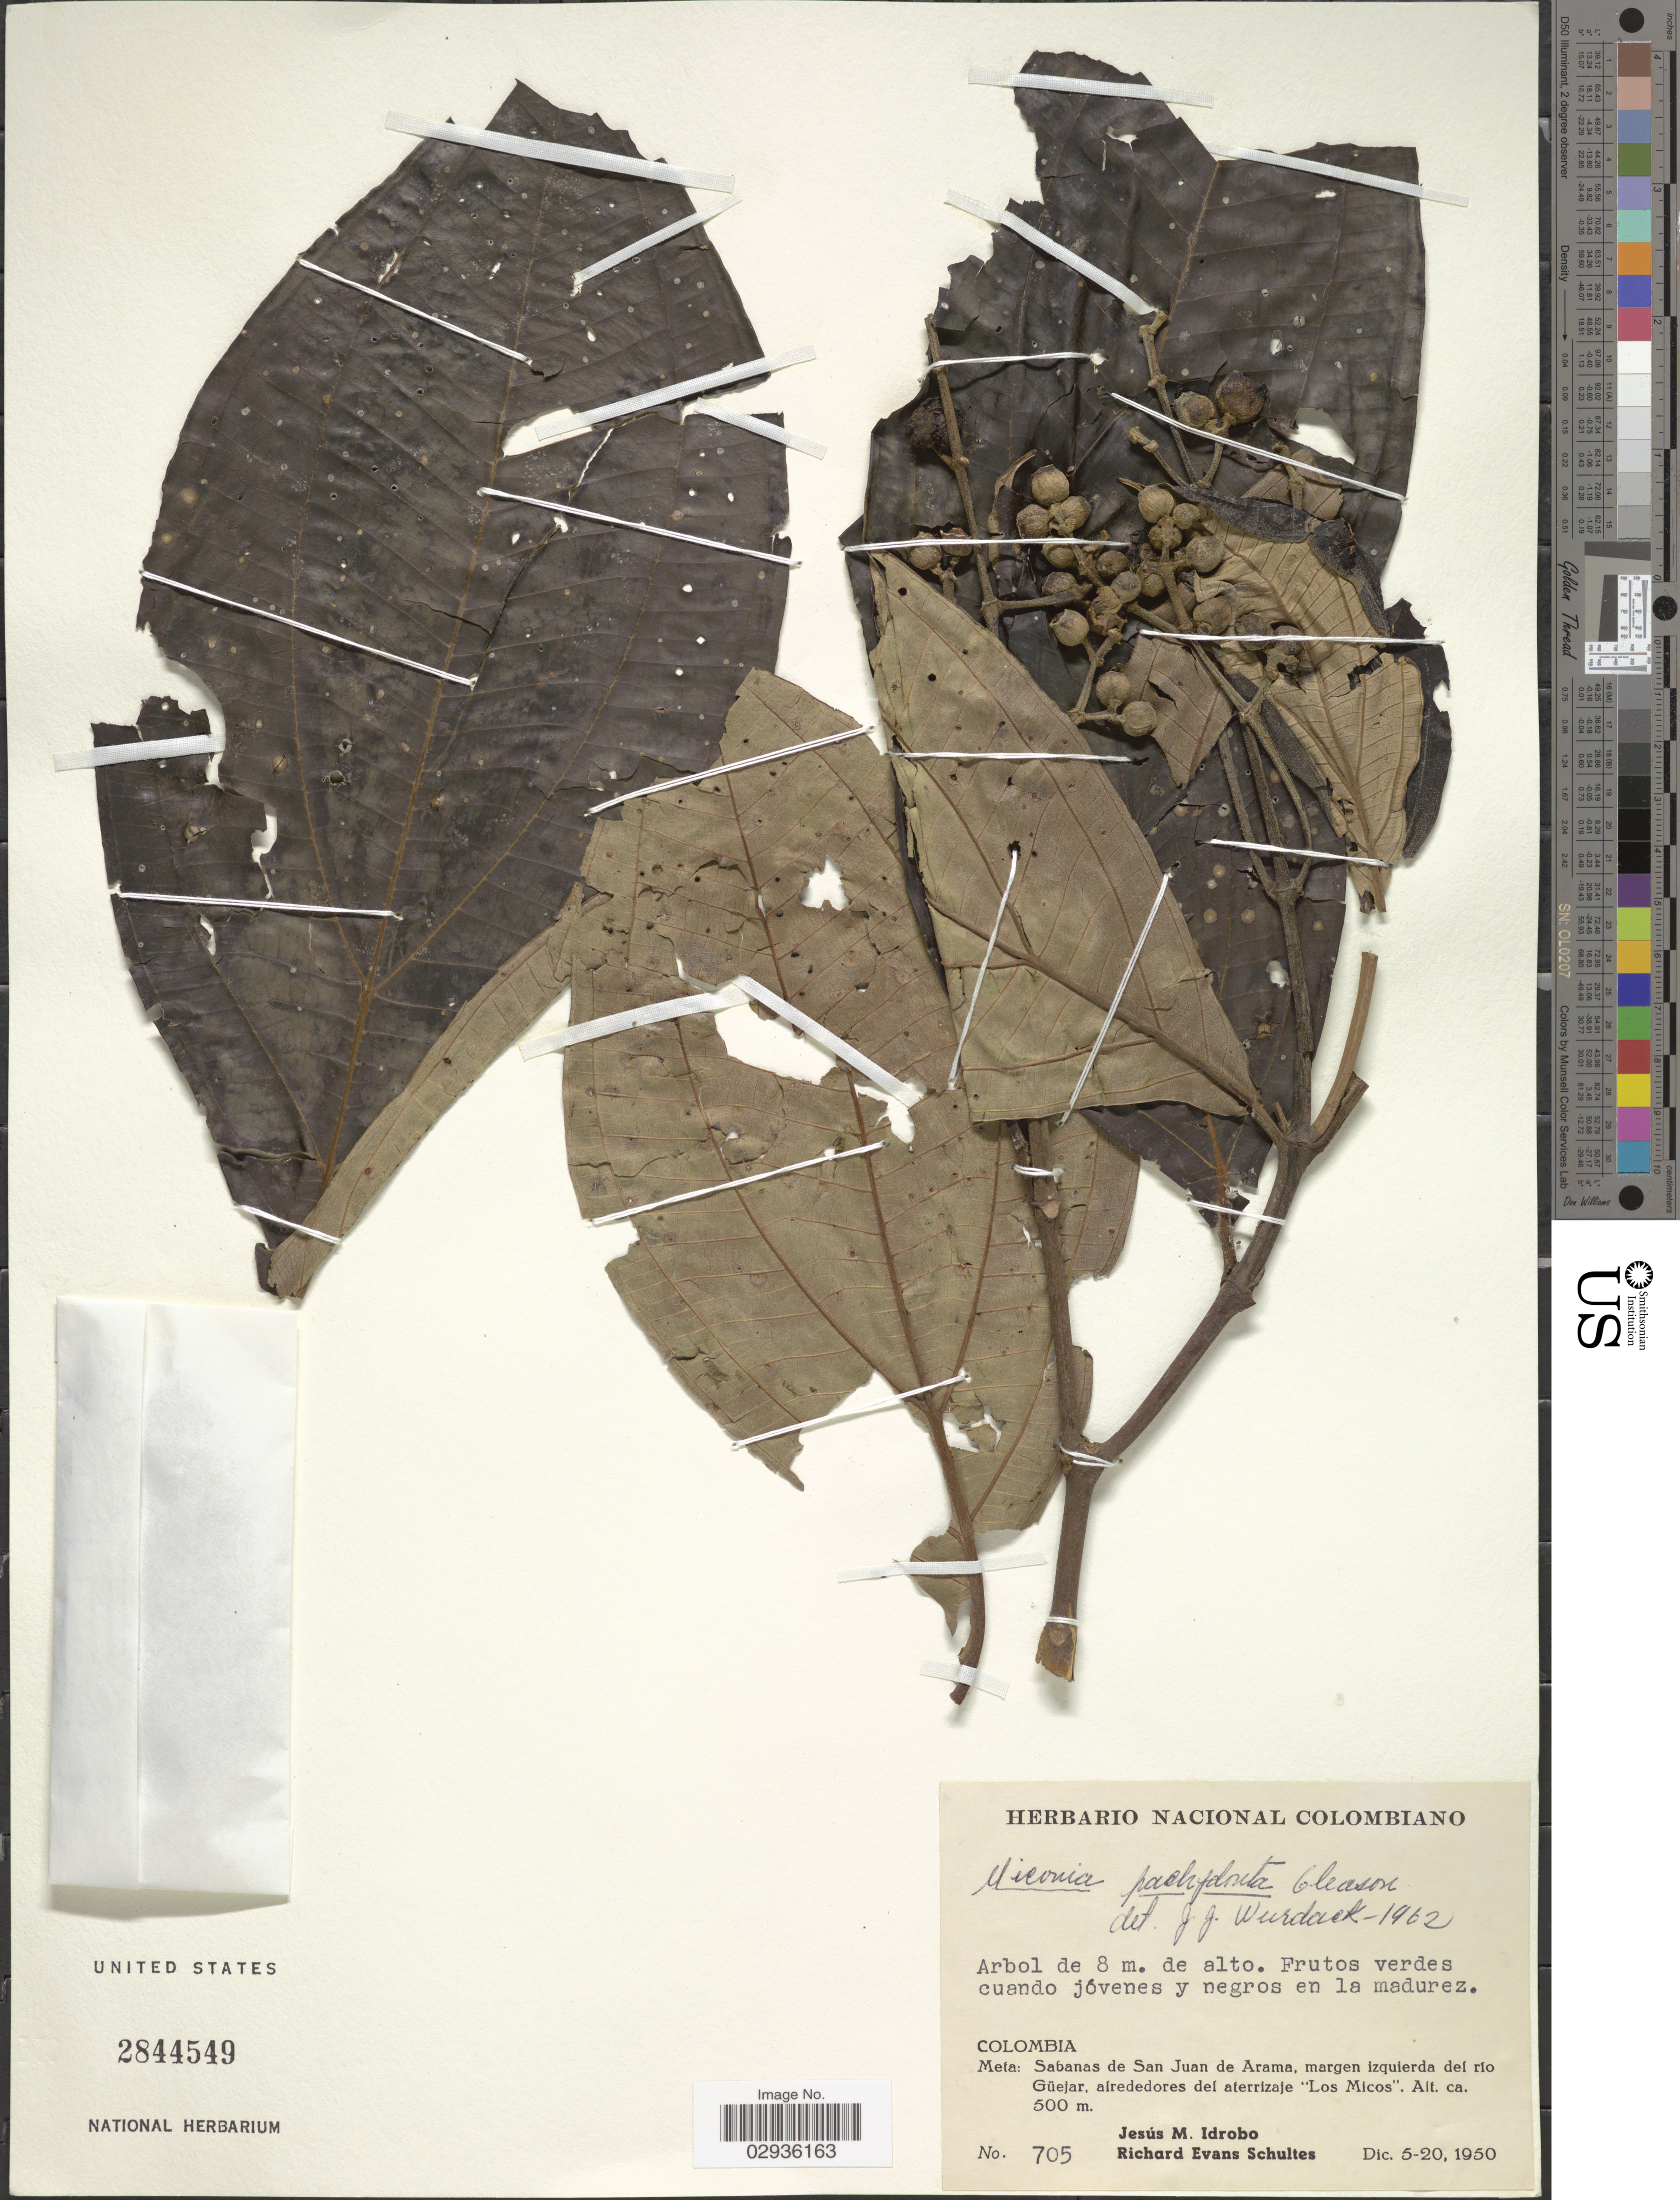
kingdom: Plantae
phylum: Tracheophyta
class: Magnoliopsida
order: Myrtales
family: Melastomataceae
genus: Miconia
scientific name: Miconia ampla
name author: Triana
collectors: J. M. Idrobo & R. E. Schultes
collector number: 705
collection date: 1950-12-05/1950-12-20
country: Colombia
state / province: Meta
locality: Sabanas de San Juan de Arama, margen izquierda del río Güejar, alrededores del aterrizaje "Los Micos".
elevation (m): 500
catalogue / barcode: US 2844549